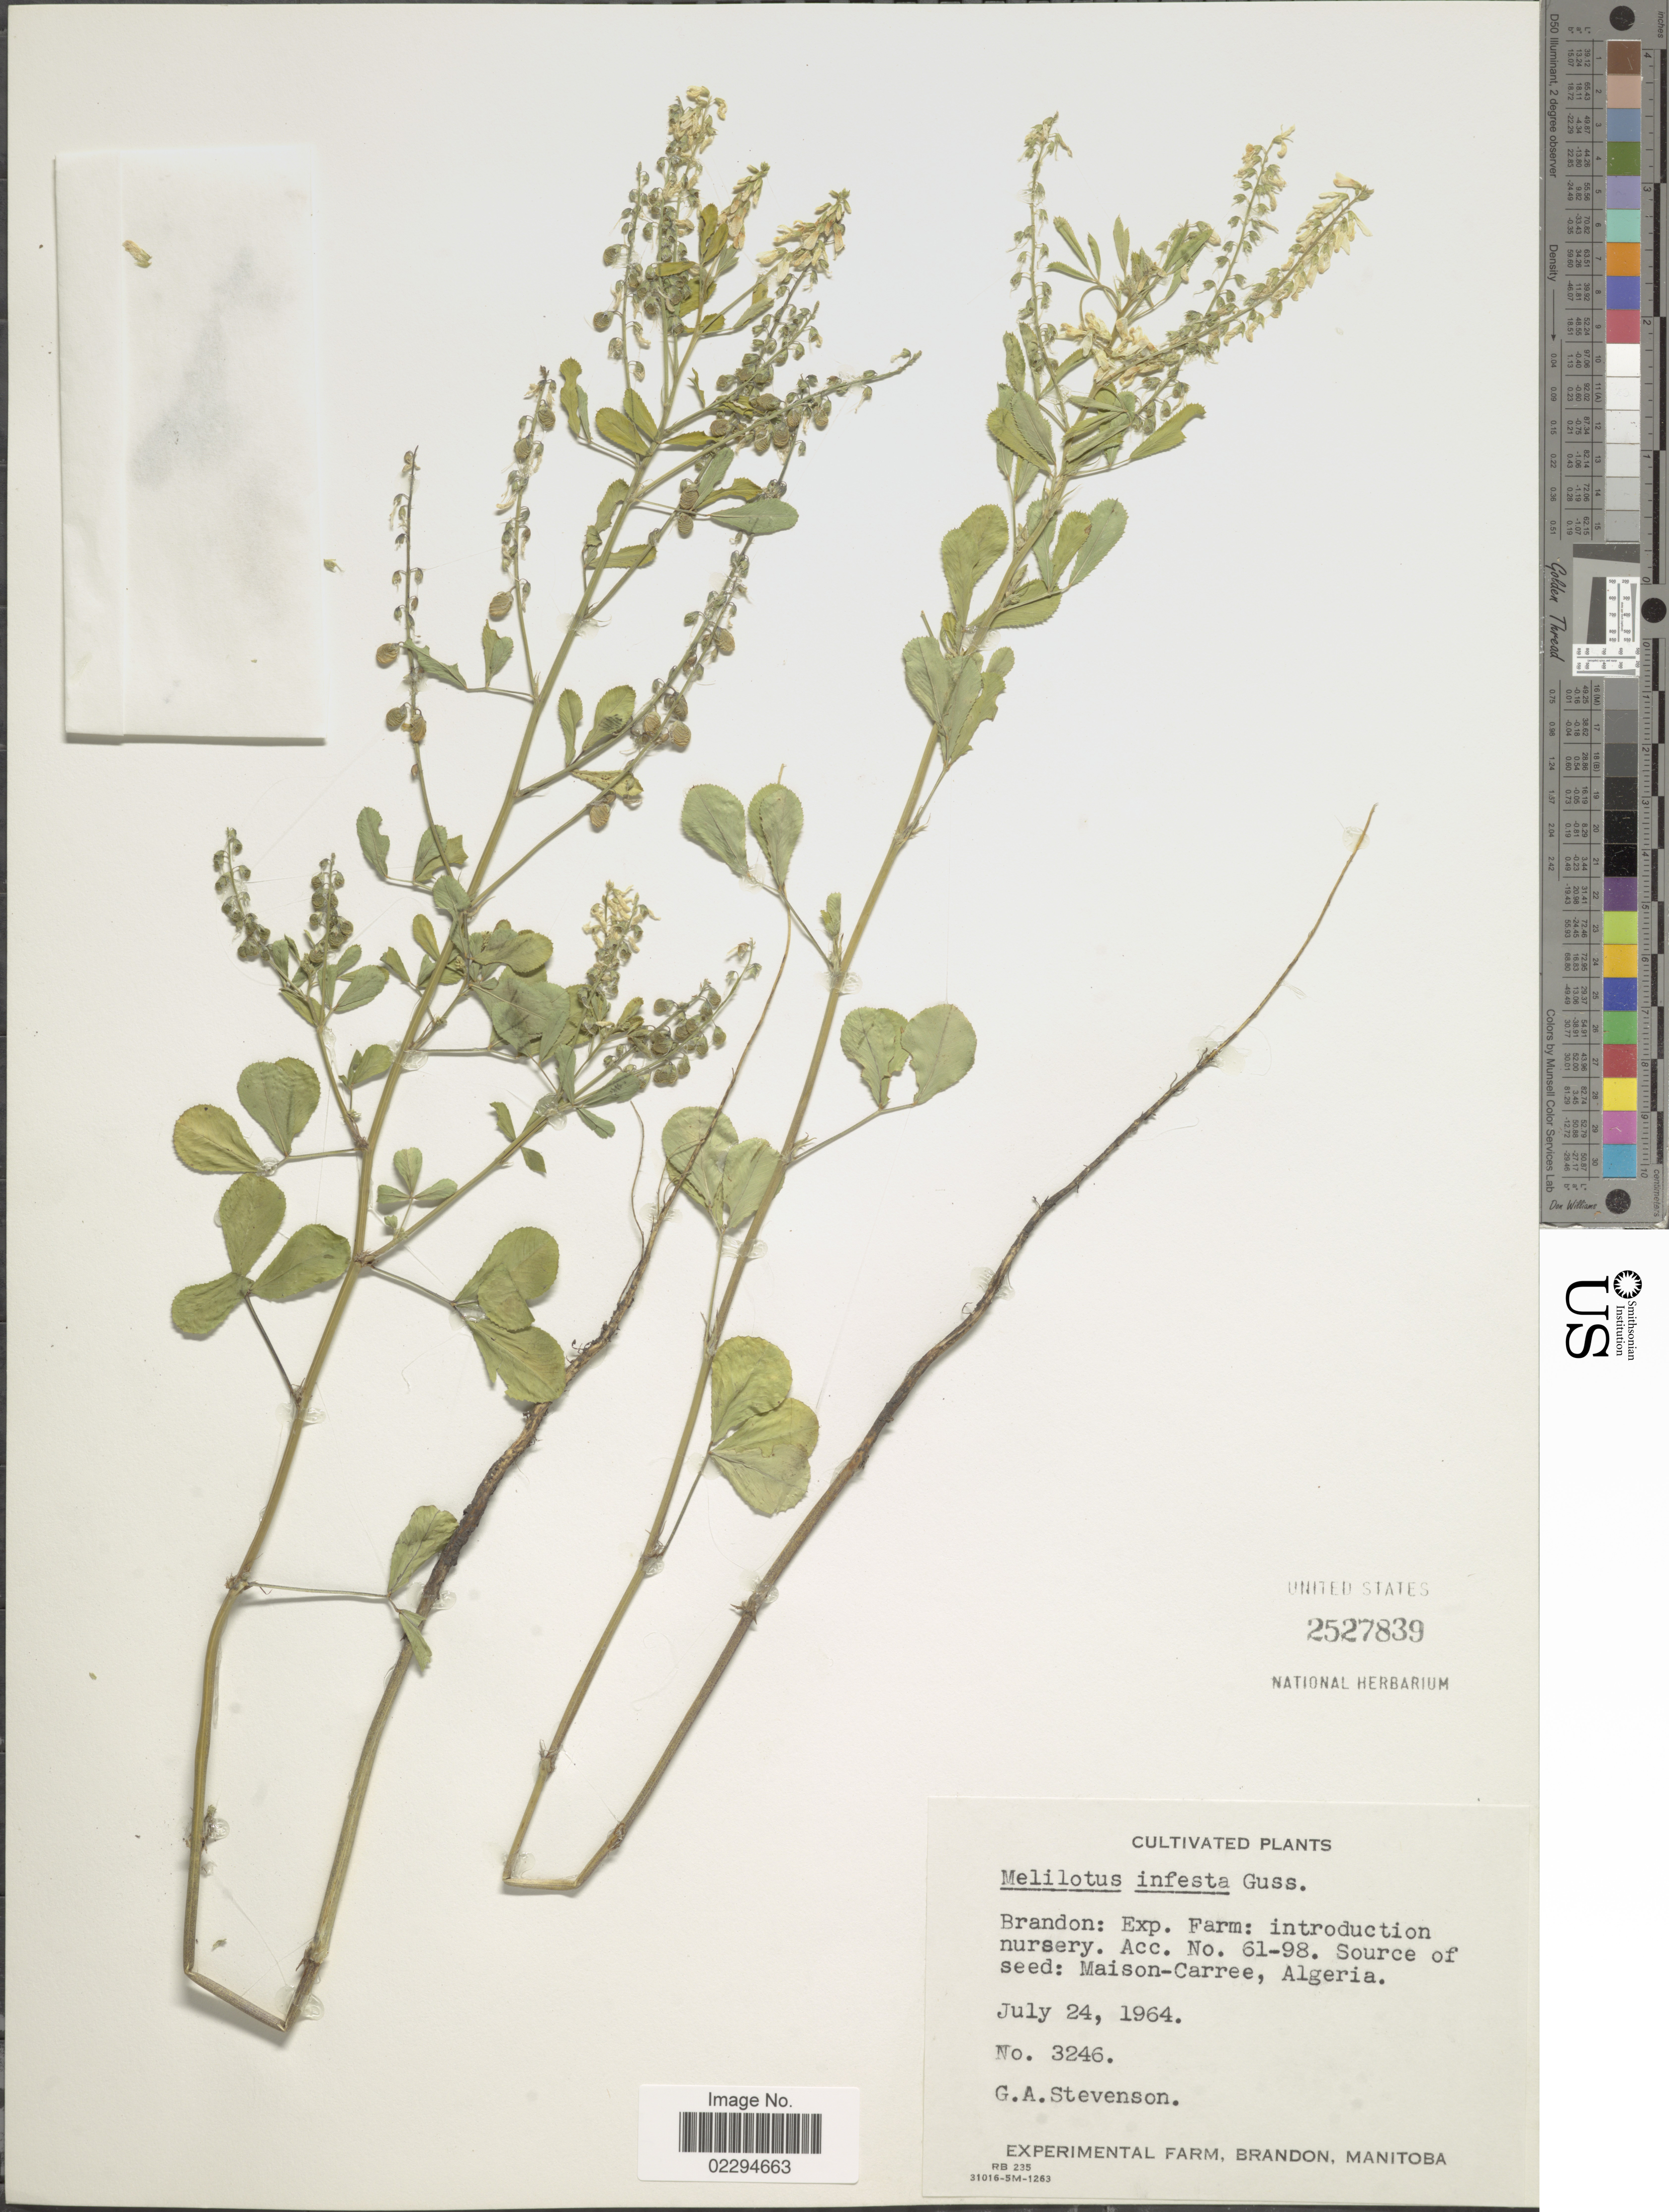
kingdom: Plantae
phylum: Tracheophyta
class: Magnoliopsida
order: Fabales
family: Fabaceae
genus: Melilotus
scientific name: Melilotus infestus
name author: Gussone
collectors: G. Stevenson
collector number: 3246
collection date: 1964-07-24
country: Canada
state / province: Manitoba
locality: Brandon: Exp. Farm: introduction nursery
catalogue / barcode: US 2527839